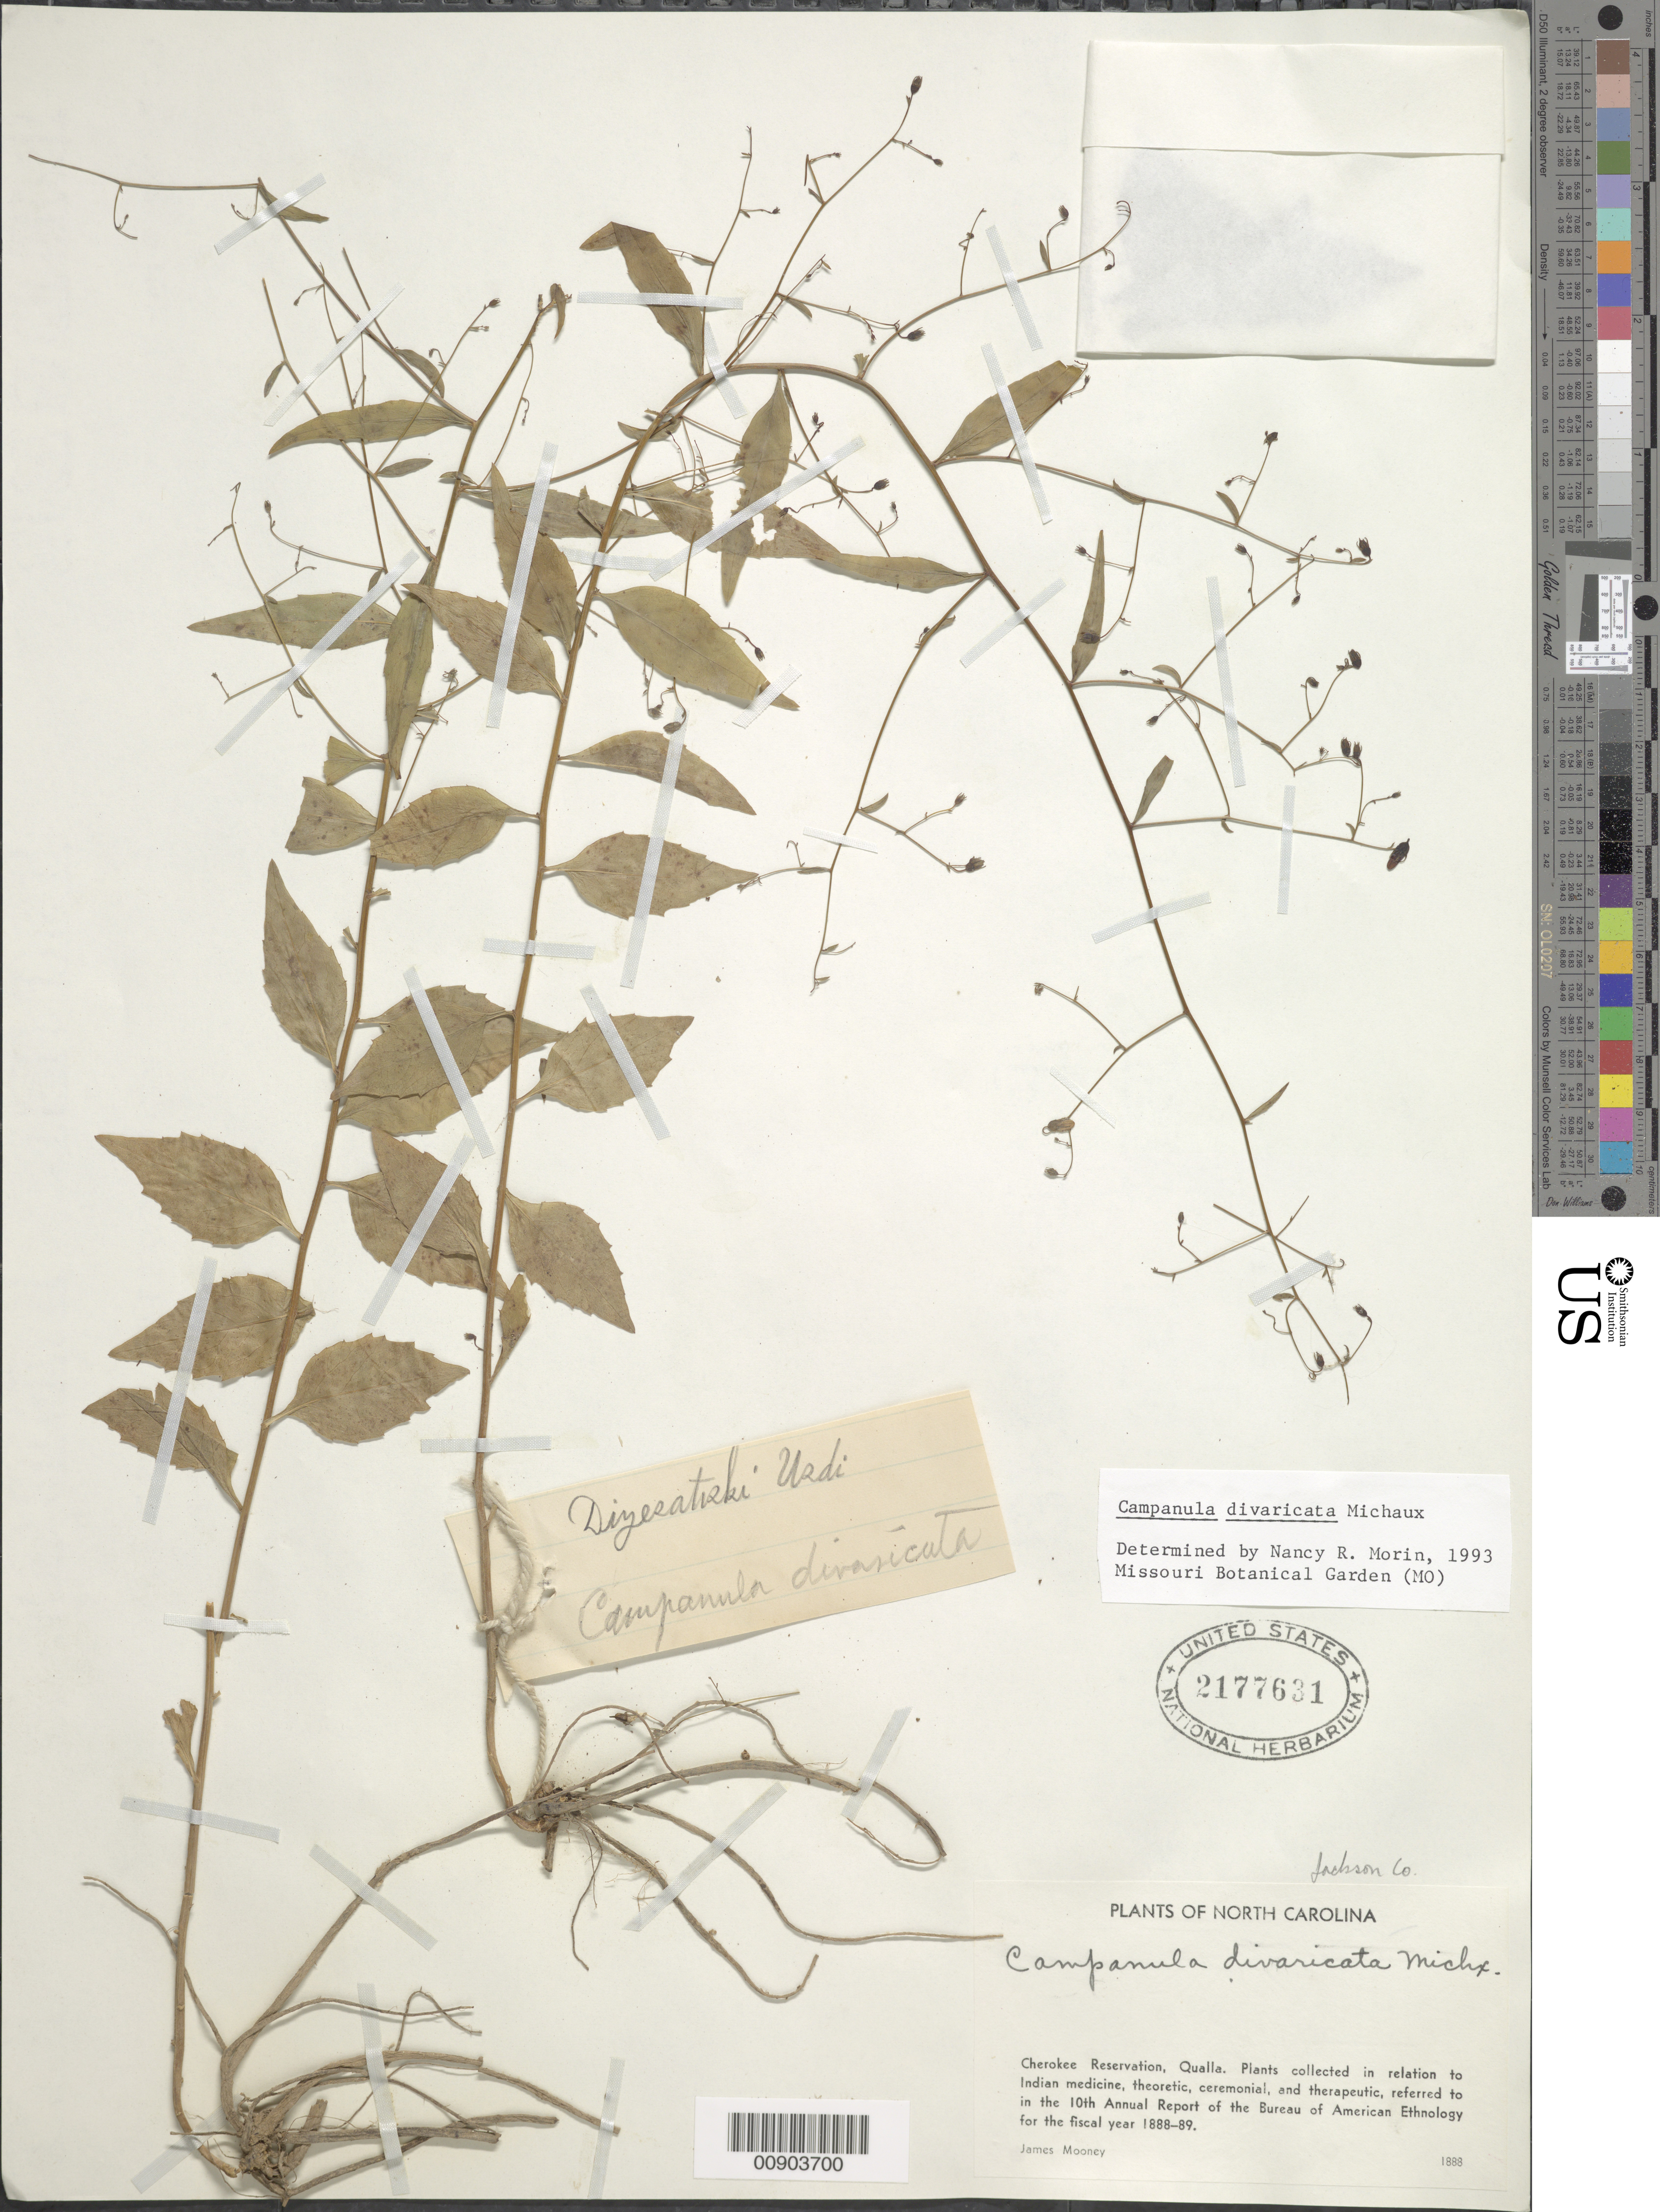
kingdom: Plantae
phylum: Tracheophyta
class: Magnoliopsida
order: Asterales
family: Campanulaceae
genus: Campanula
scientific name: Campanula divaricata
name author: Michx.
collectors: J. Mooney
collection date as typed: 1888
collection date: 1888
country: United States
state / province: North Carolina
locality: Cherokee Reservation, Qualla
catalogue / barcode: US 2177631